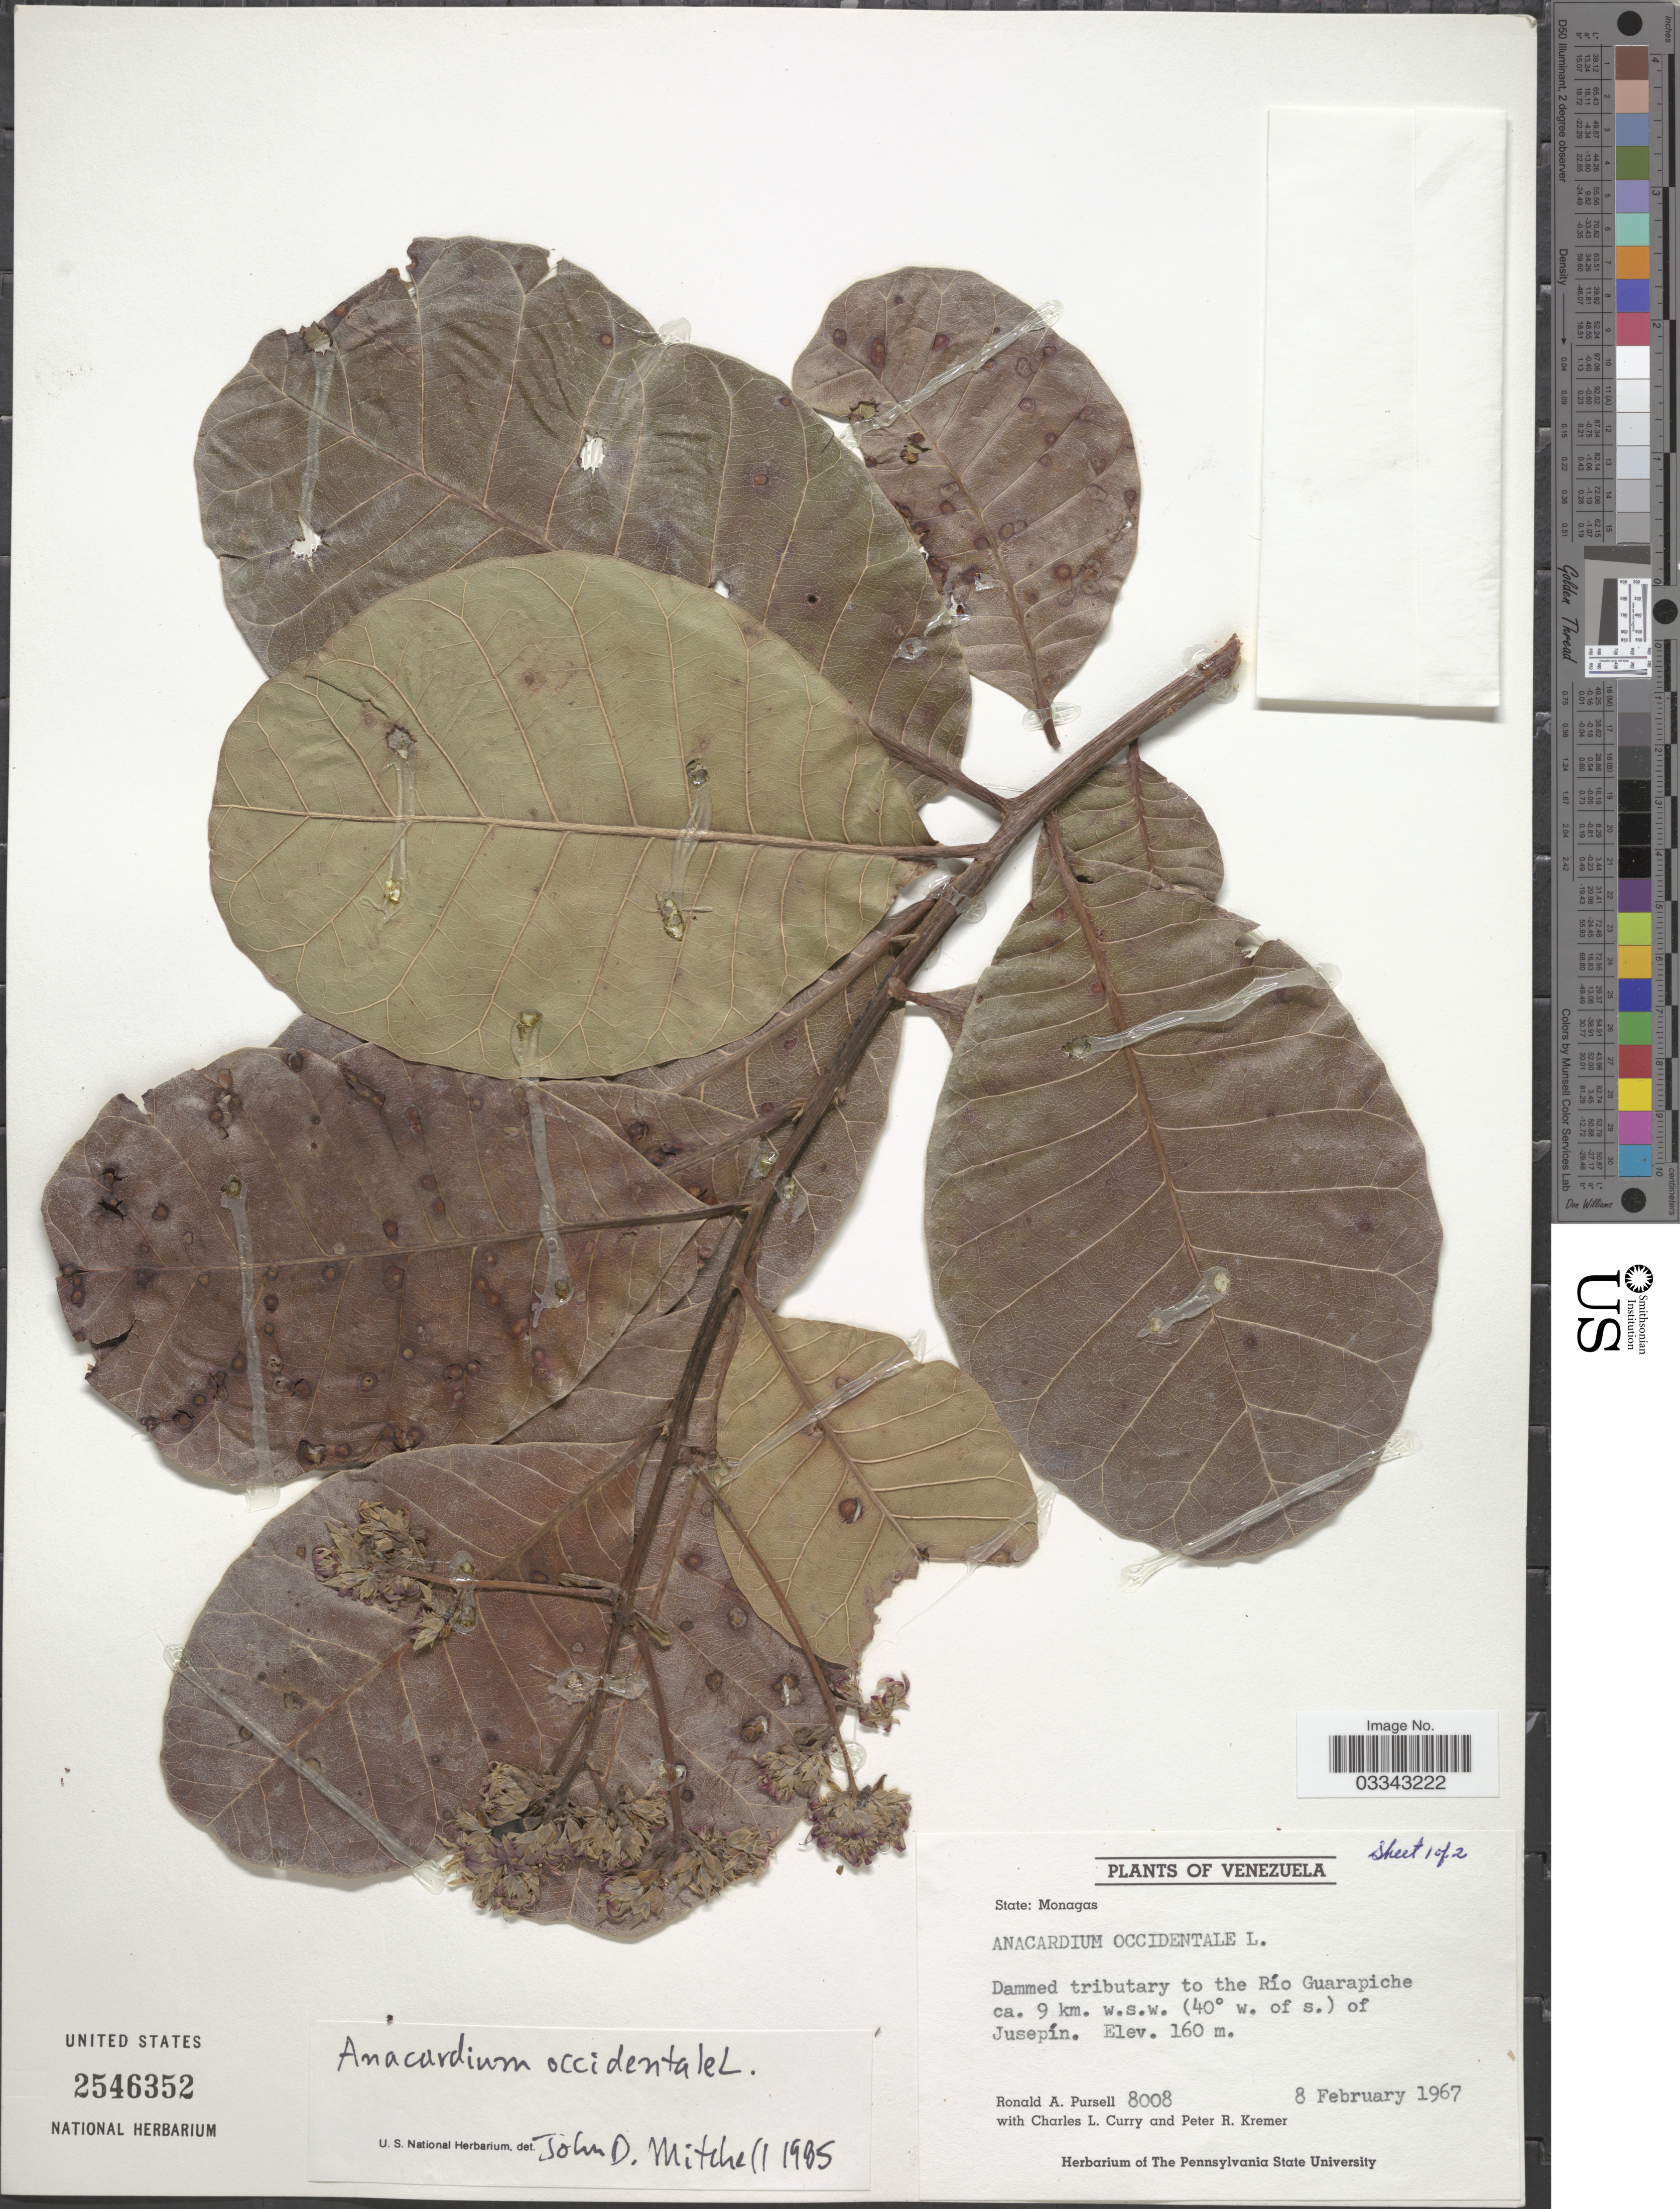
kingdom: Plantae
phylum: Tracheophyta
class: Magnoliopsida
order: Sapindales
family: Anacardiaceae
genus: Anacardium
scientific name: Anacardium occidentale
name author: L.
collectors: R. A. Pursell, C. L. Curry & P. Kremer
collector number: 8008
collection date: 1967-02-08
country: Venezuela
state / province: Monagas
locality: Dammed tributary to the Río Guarapiche ca. 9 km. w.s.w. (40° w. of s.) of Jusepín.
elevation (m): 160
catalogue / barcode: US 2546352